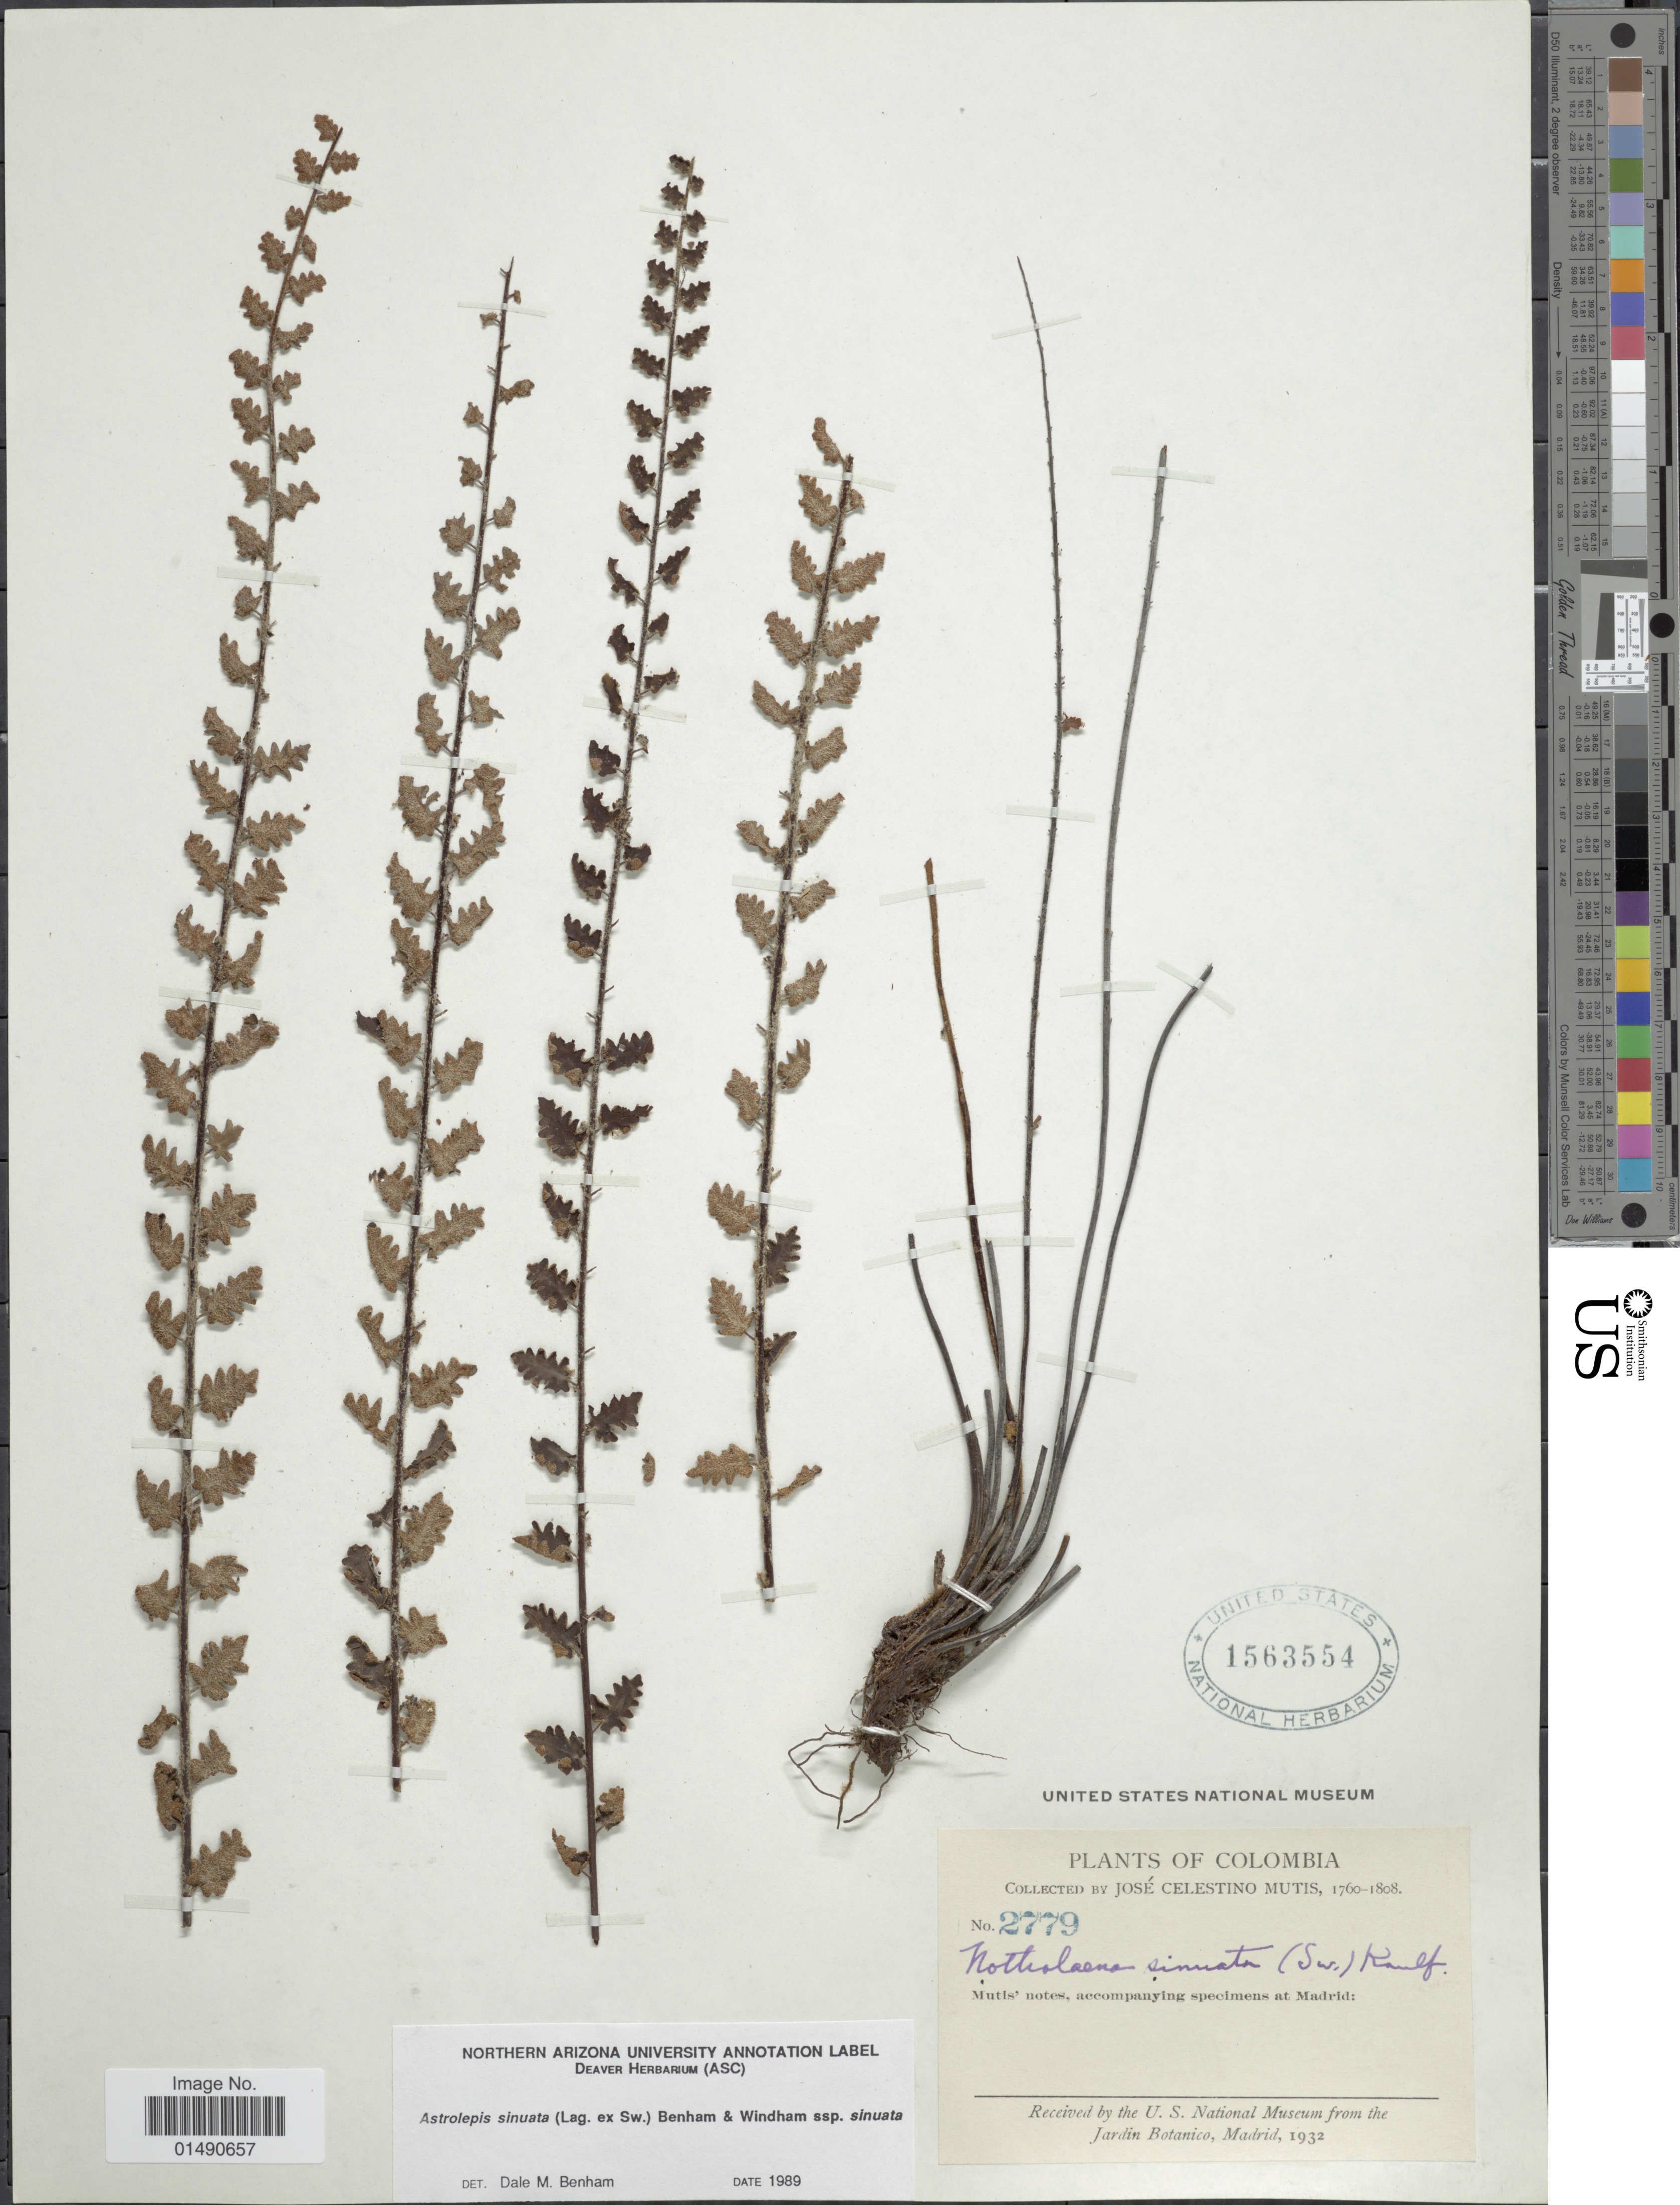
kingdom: Plantae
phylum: Tracheophyta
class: Polypodiopsida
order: Polypodiales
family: Pteridaceae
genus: Astrolepis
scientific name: Astrolepis sinuata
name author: (Lag. ex Sw.) D.M. Benham & Windham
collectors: J. C. B. Mutis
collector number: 2779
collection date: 1760/1808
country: Colombia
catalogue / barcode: US 1563554